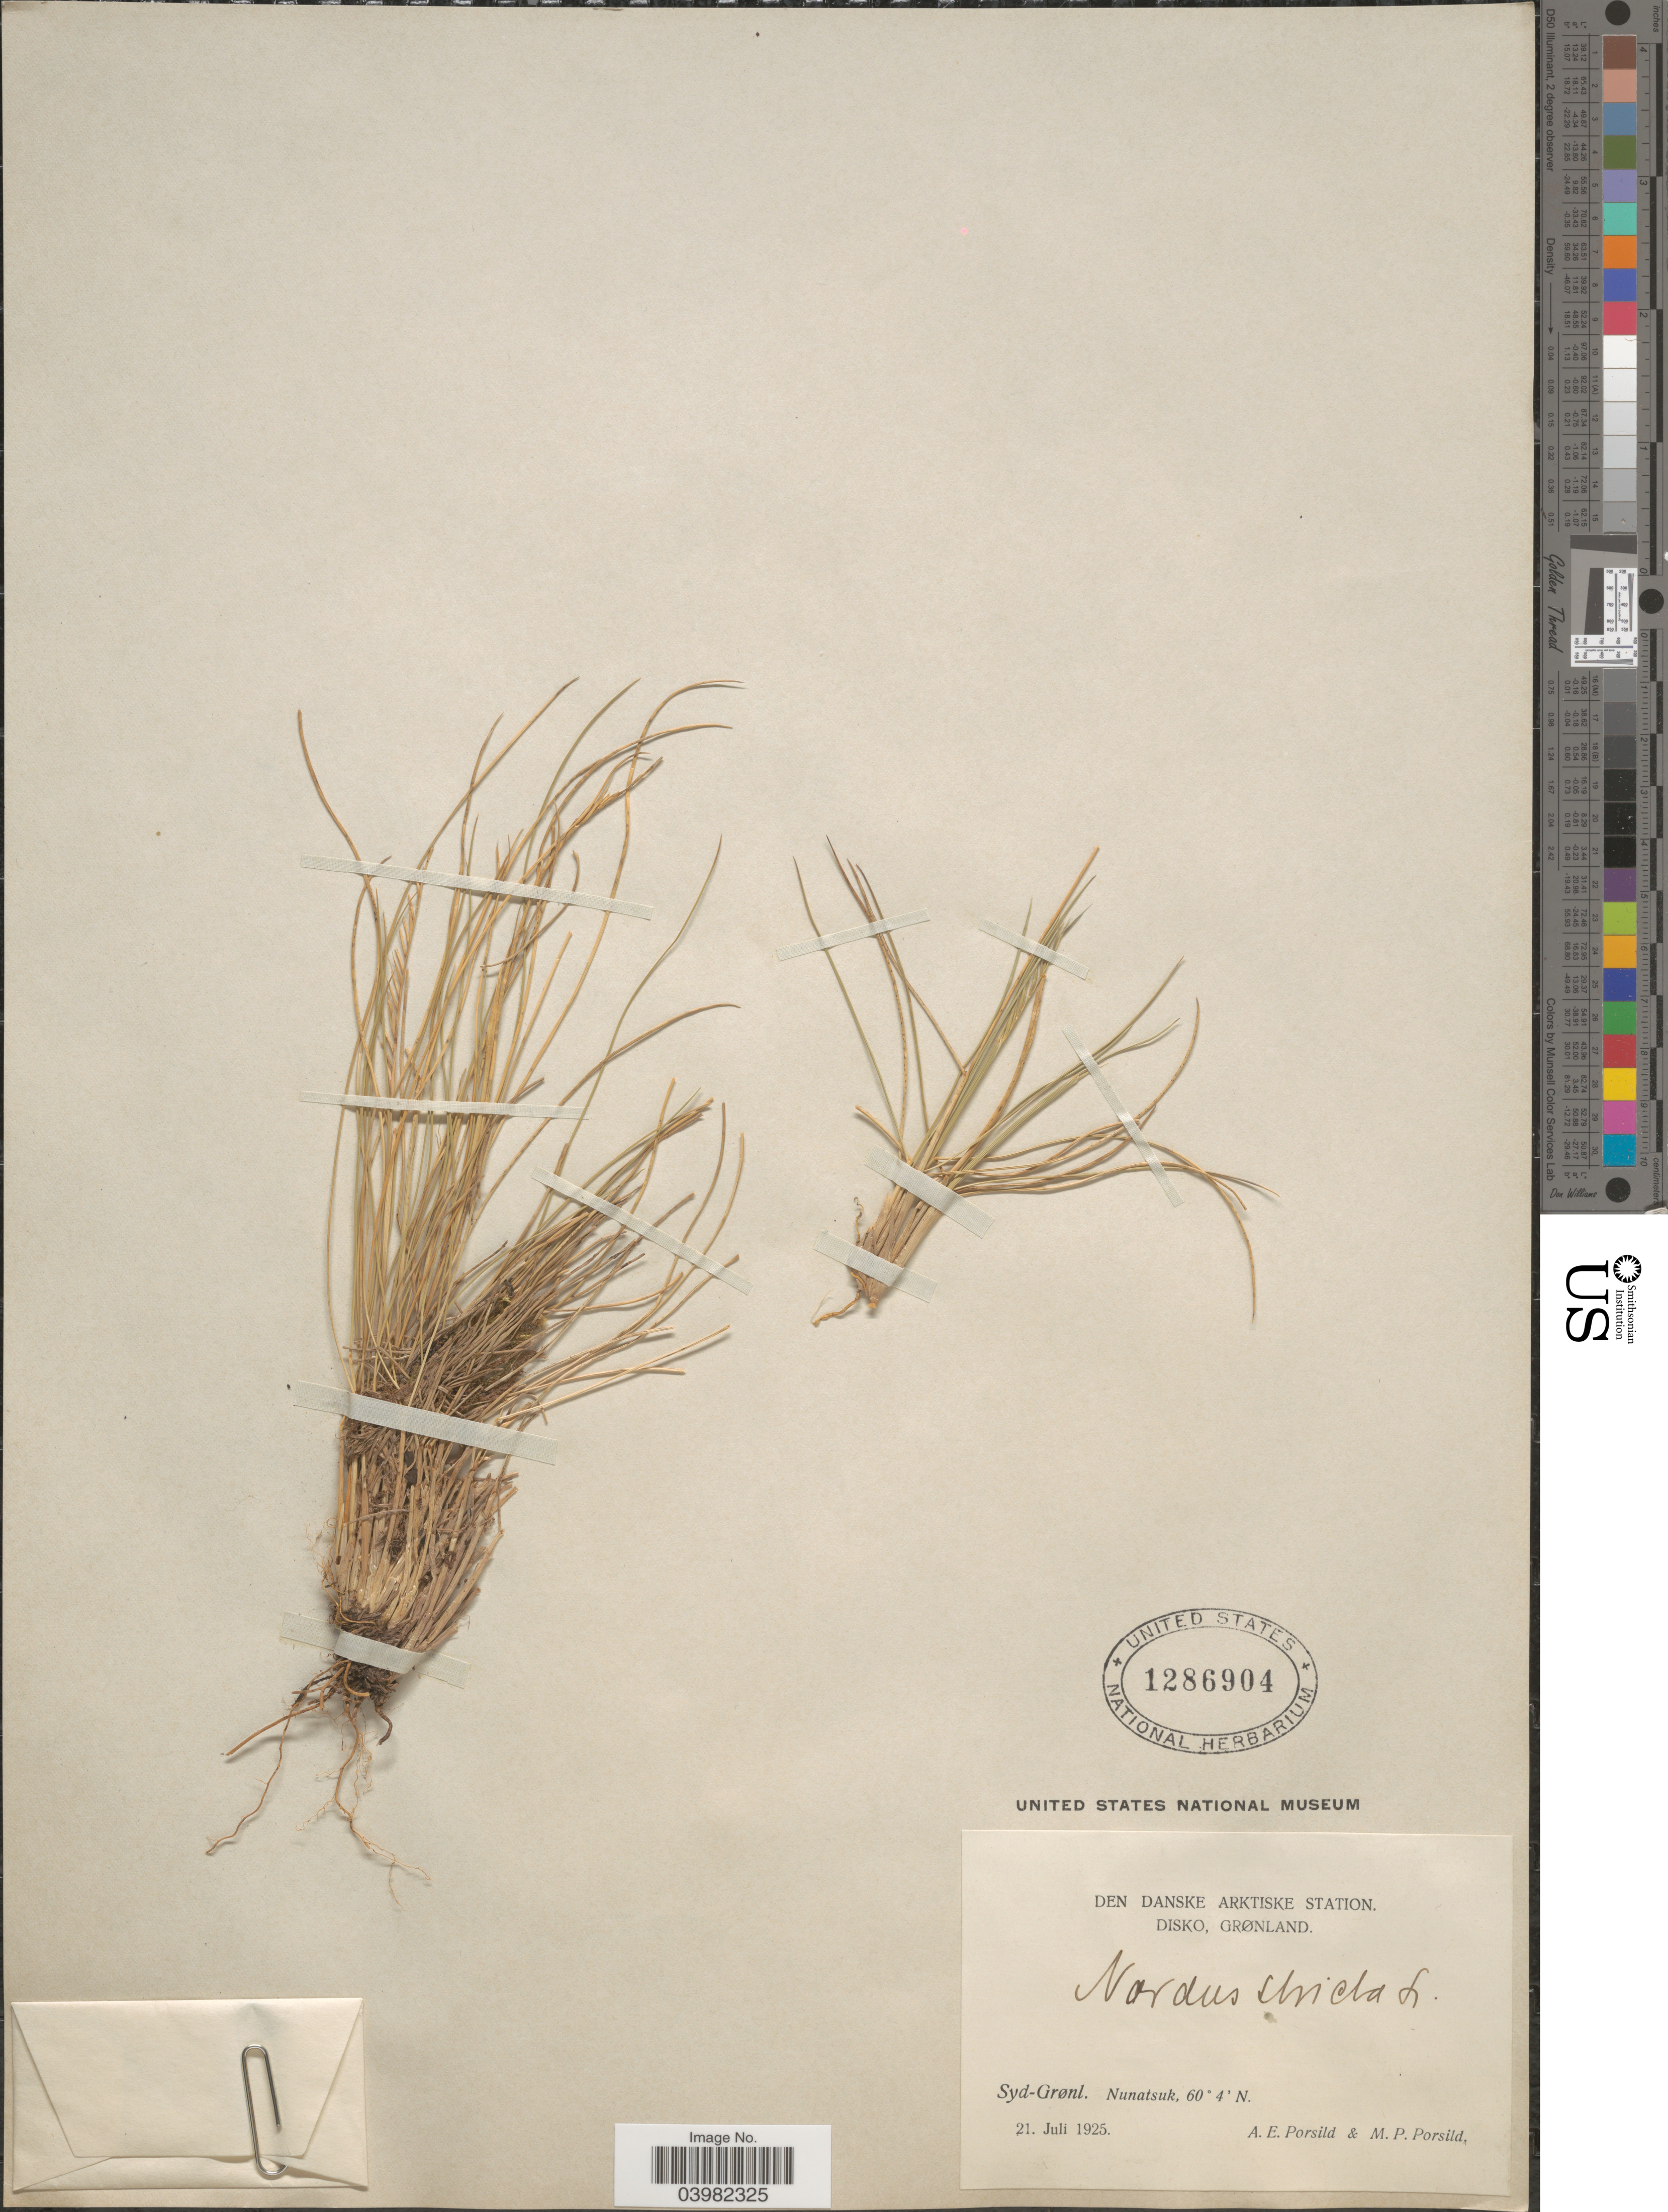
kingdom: Plantae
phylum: Tracheophyta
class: Liliopsida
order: Poales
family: Poaceae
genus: Nardus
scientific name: Nardus stricta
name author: L.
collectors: A. E. Porsild & M. P. Porsild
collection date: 1925-07-21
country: Greenland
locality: Den Danske Arktiske Station. Disko, Grønland. Syd-Grønl. Nunatsuk.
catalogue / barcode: US 1286904